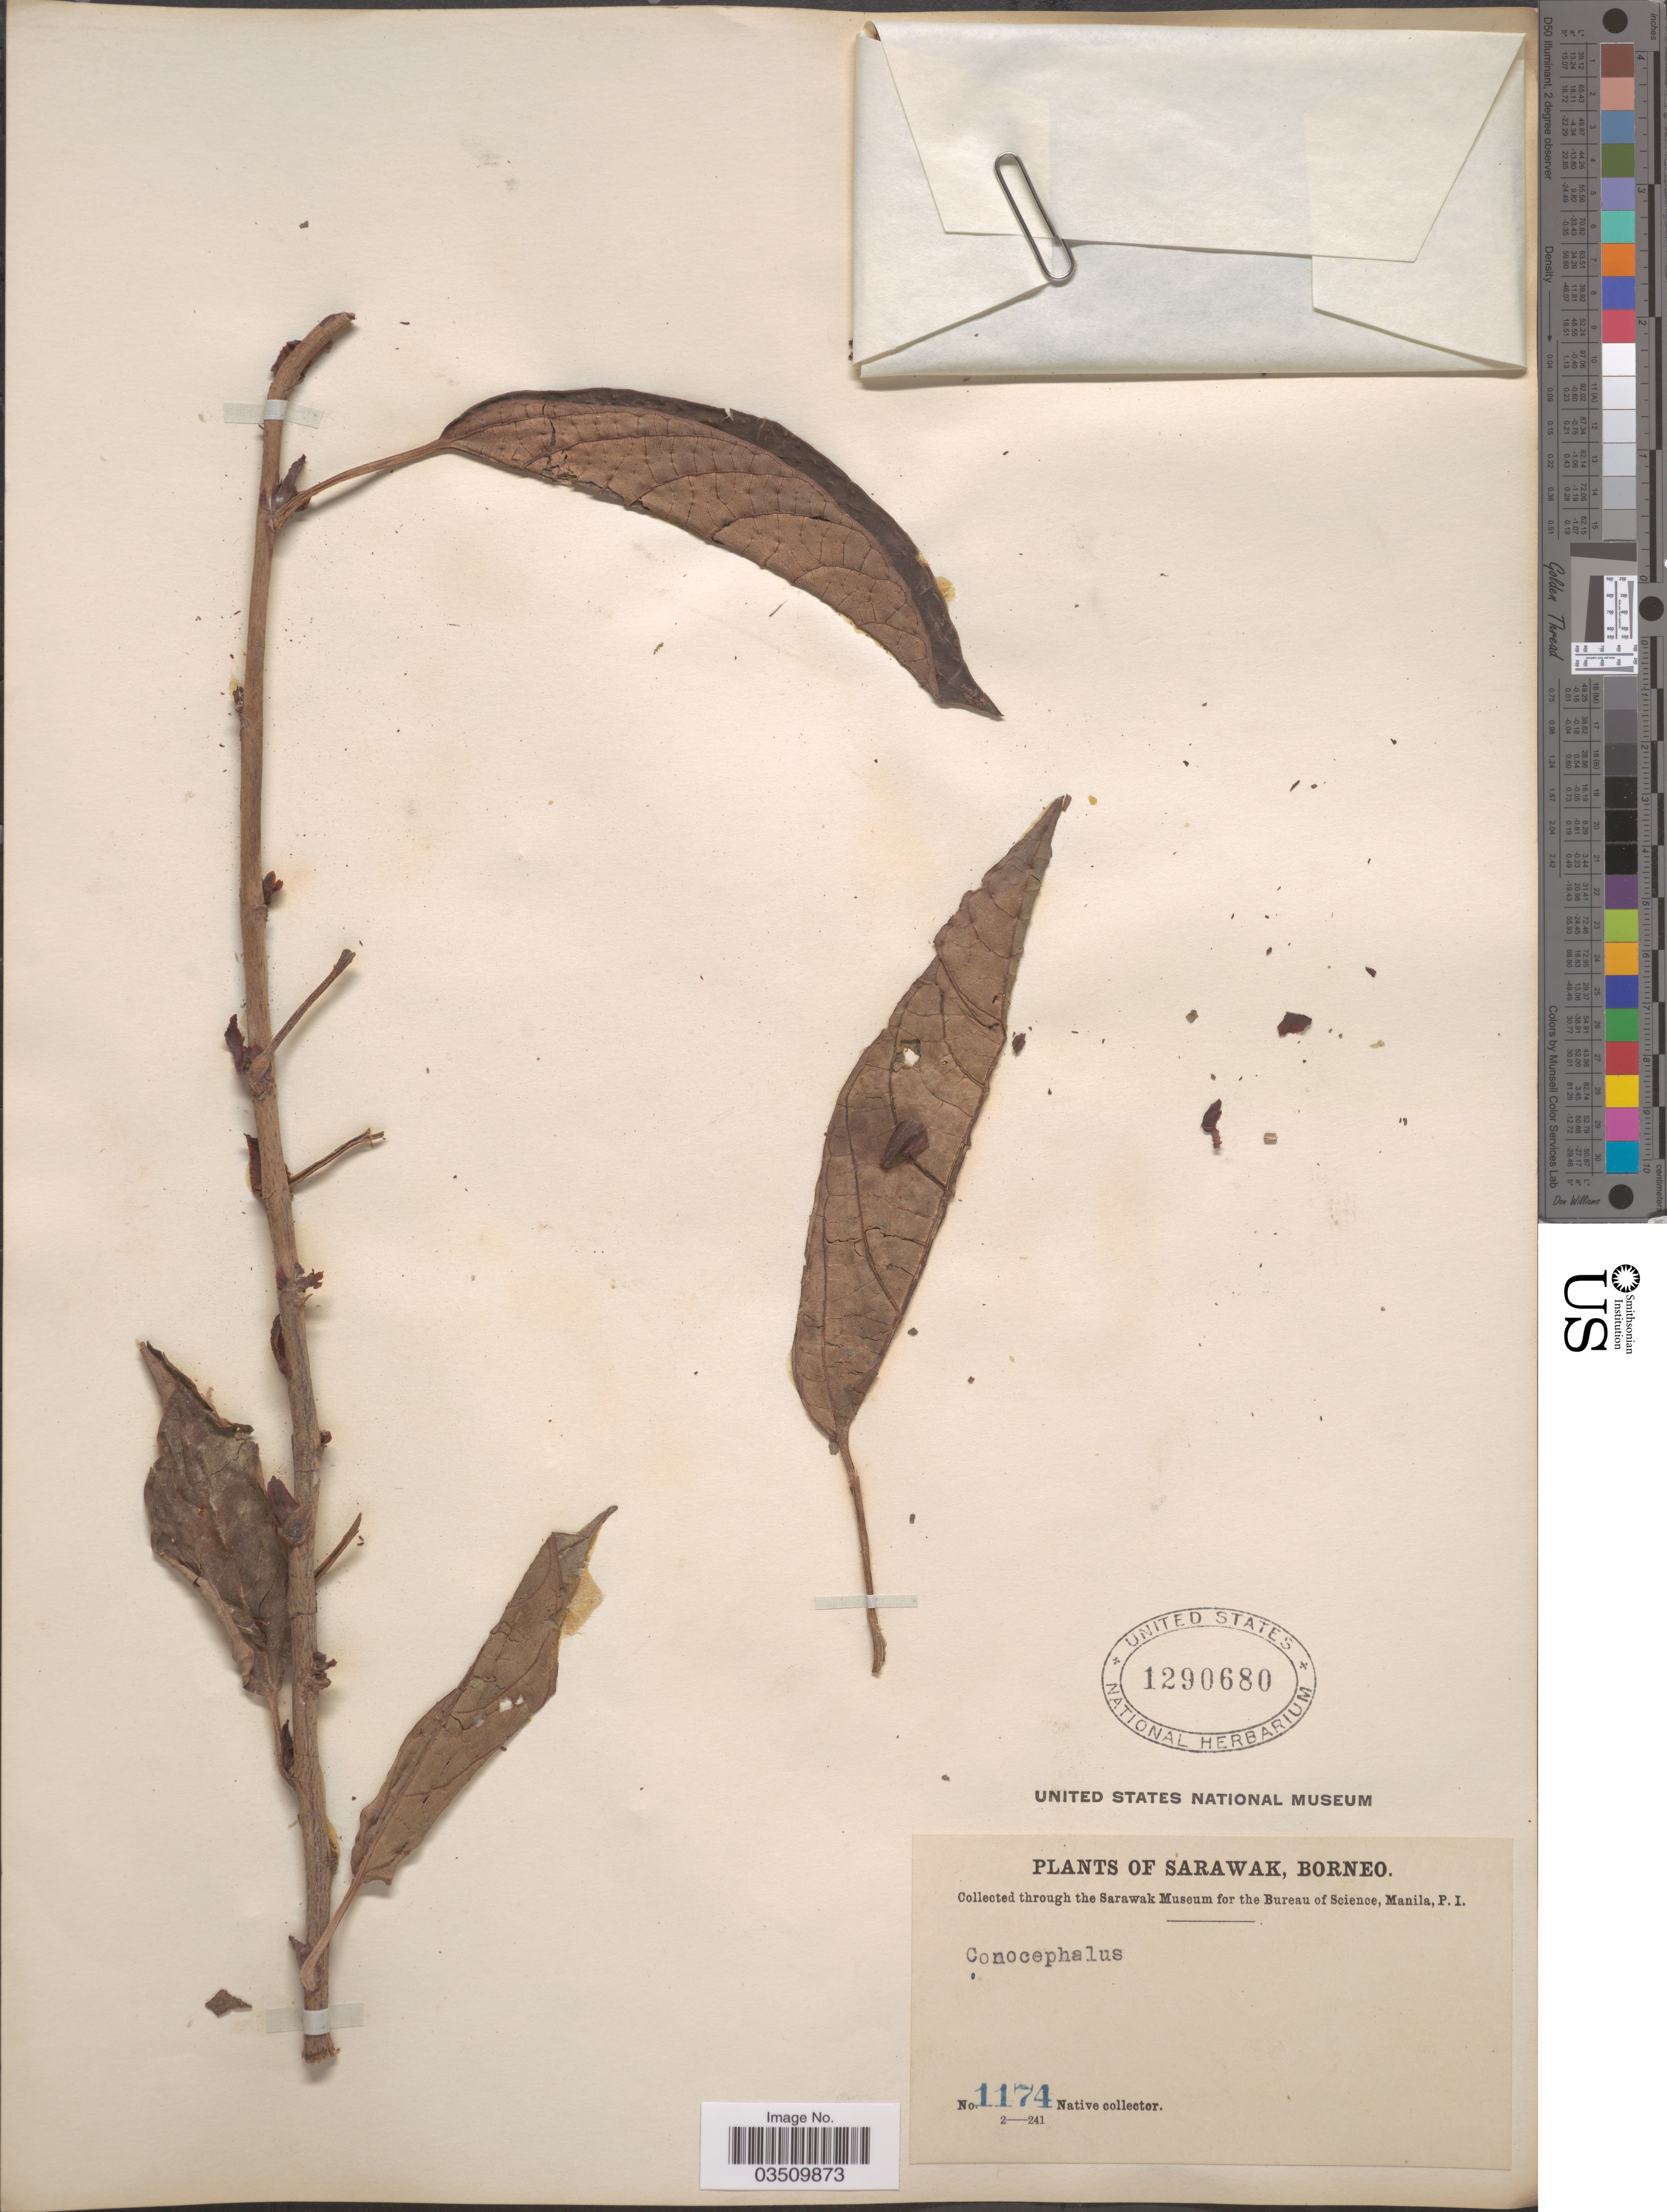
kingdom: Plantae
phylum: Tracheophyta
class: Magnoliopsida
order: Rosales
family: Urticaceae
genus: Poikilospermum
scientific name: Poikilospermum sp.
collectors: Native collector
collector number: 1174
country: Malaysia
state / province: Sarawak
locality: Borneo.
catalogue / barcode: US 1290680